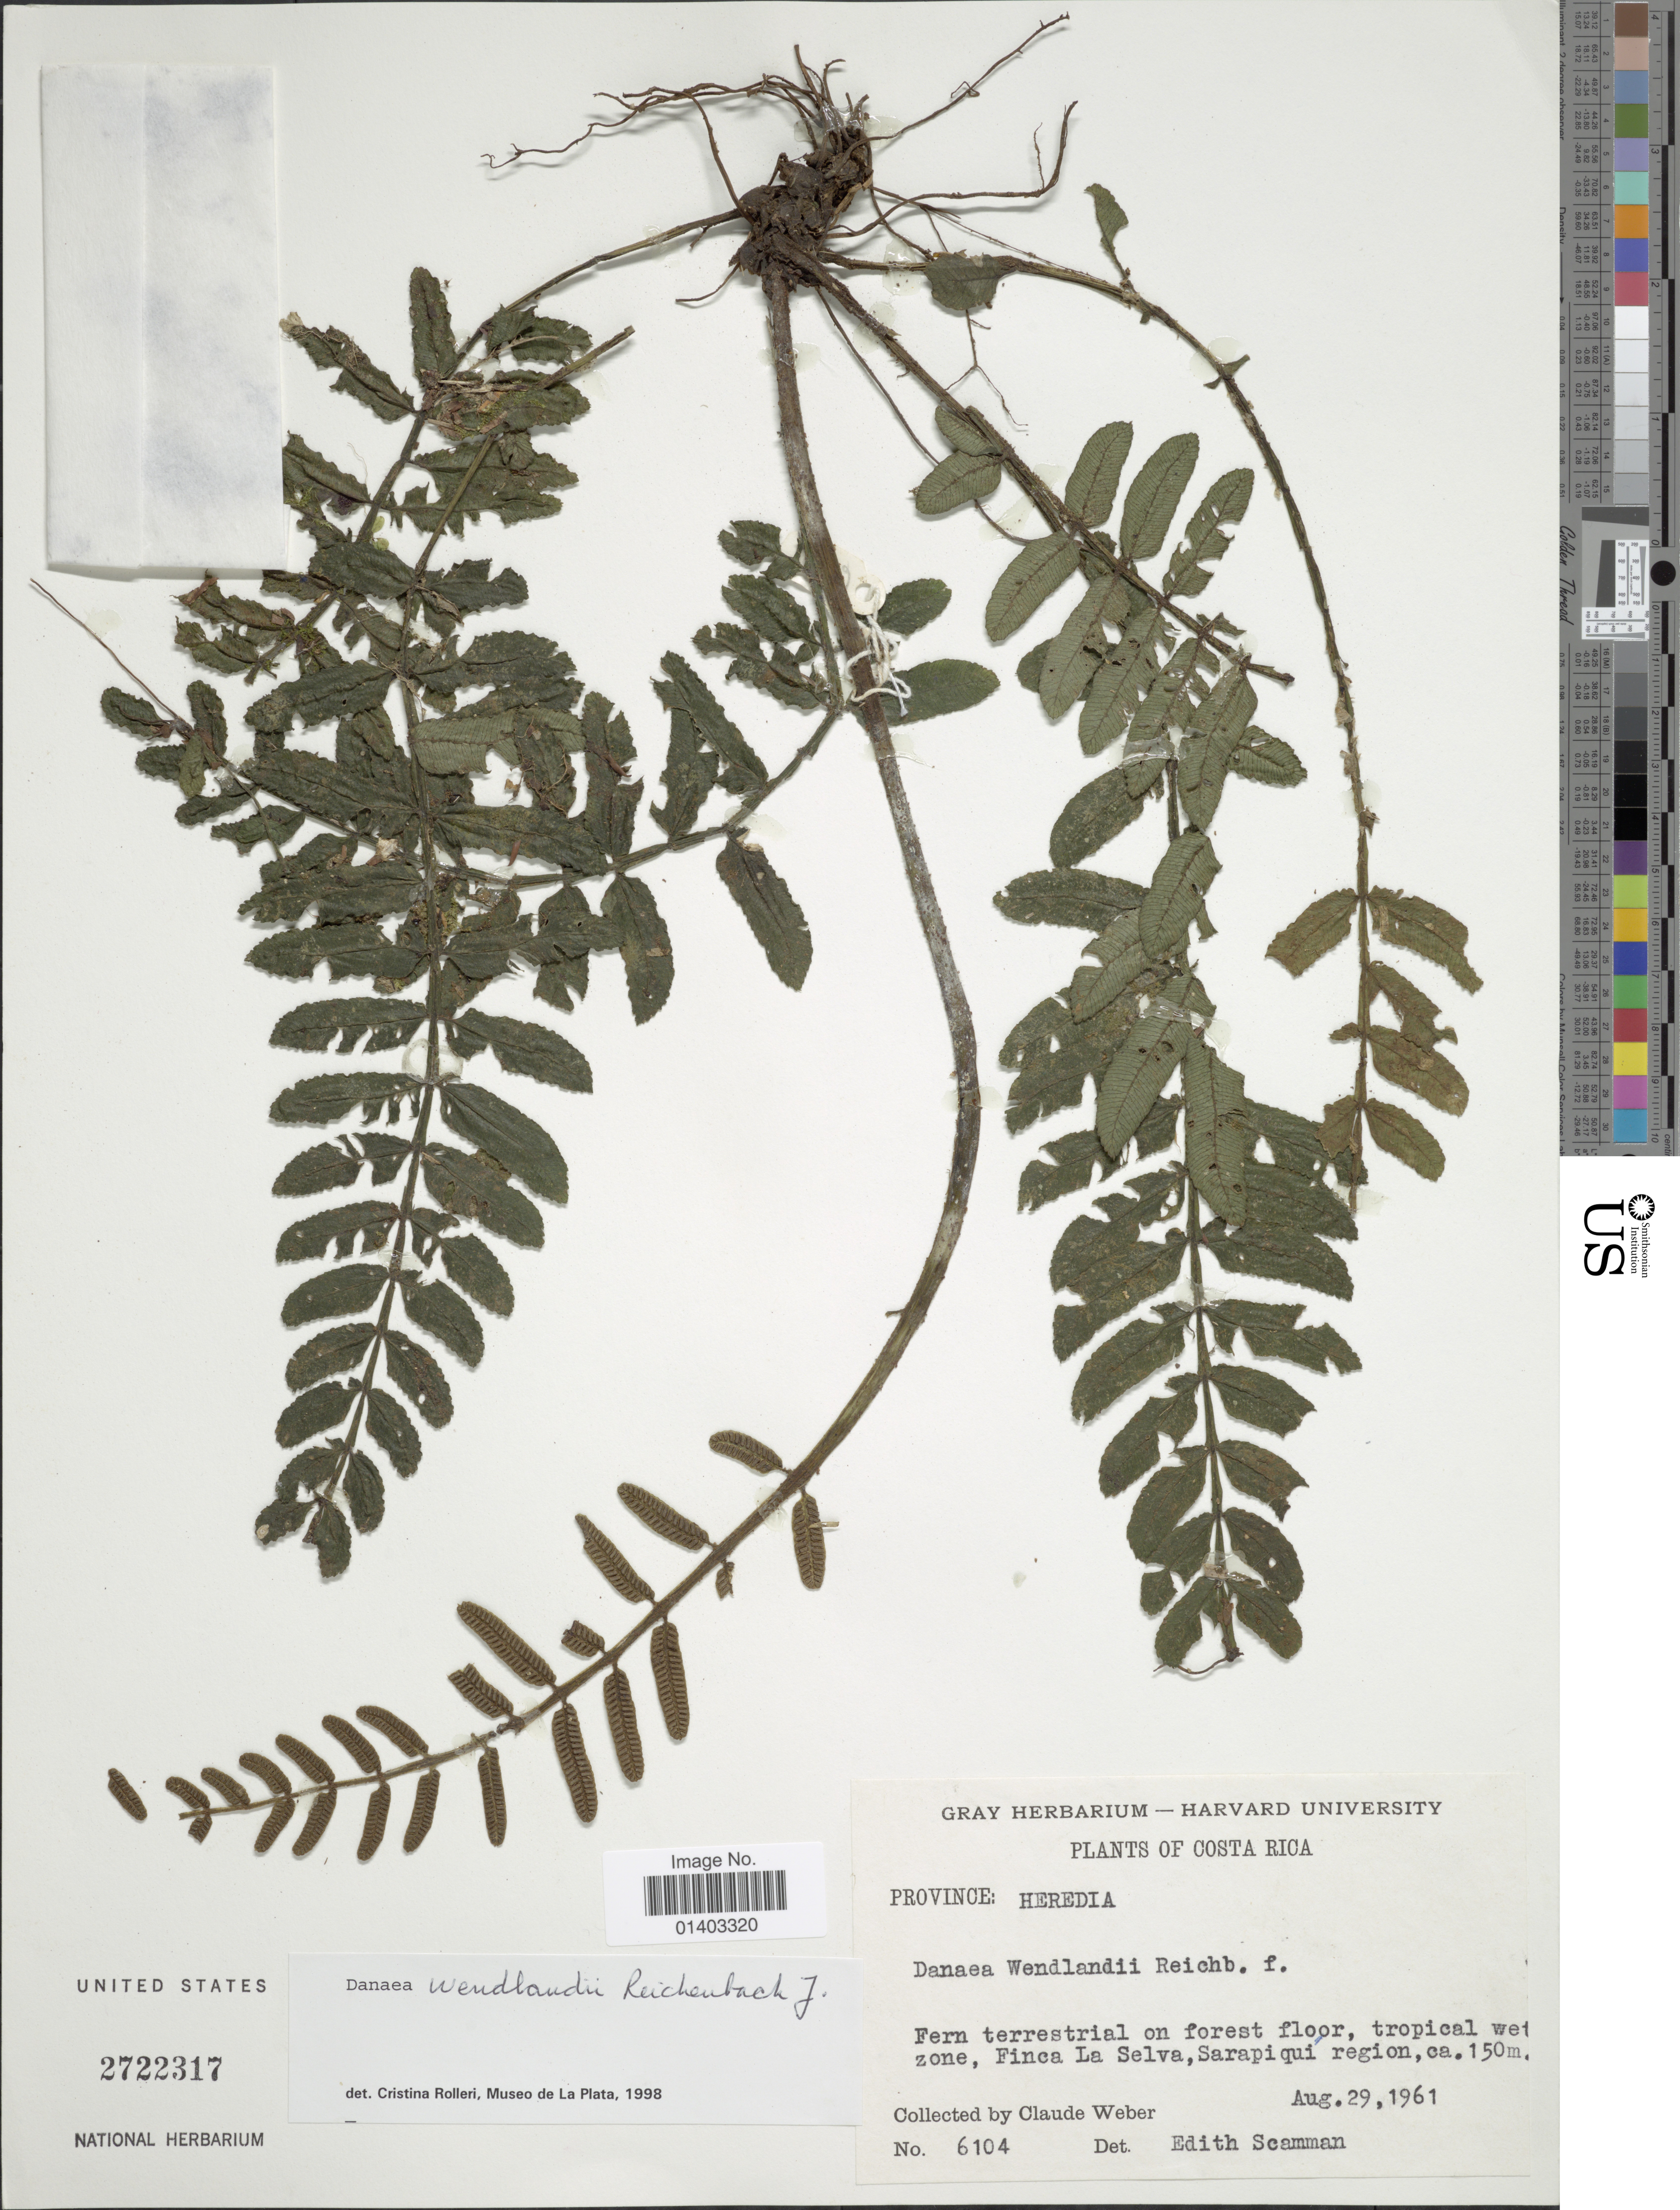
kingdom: Plantae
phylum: Tracheophyta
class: Polypodiopsida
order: Marattiales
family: Marattiaceae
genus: Danaea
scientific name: Danaea wendlandii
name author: Rchb. f.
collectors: C. M. Weber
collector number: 6104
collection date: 1961-08-29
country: Costa Rica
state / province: Heredia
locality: Fern terrestial on forest floor, tropical wetzone, Finca La Selva, Sarapiqui region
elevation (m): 150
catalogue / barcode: US 2722317